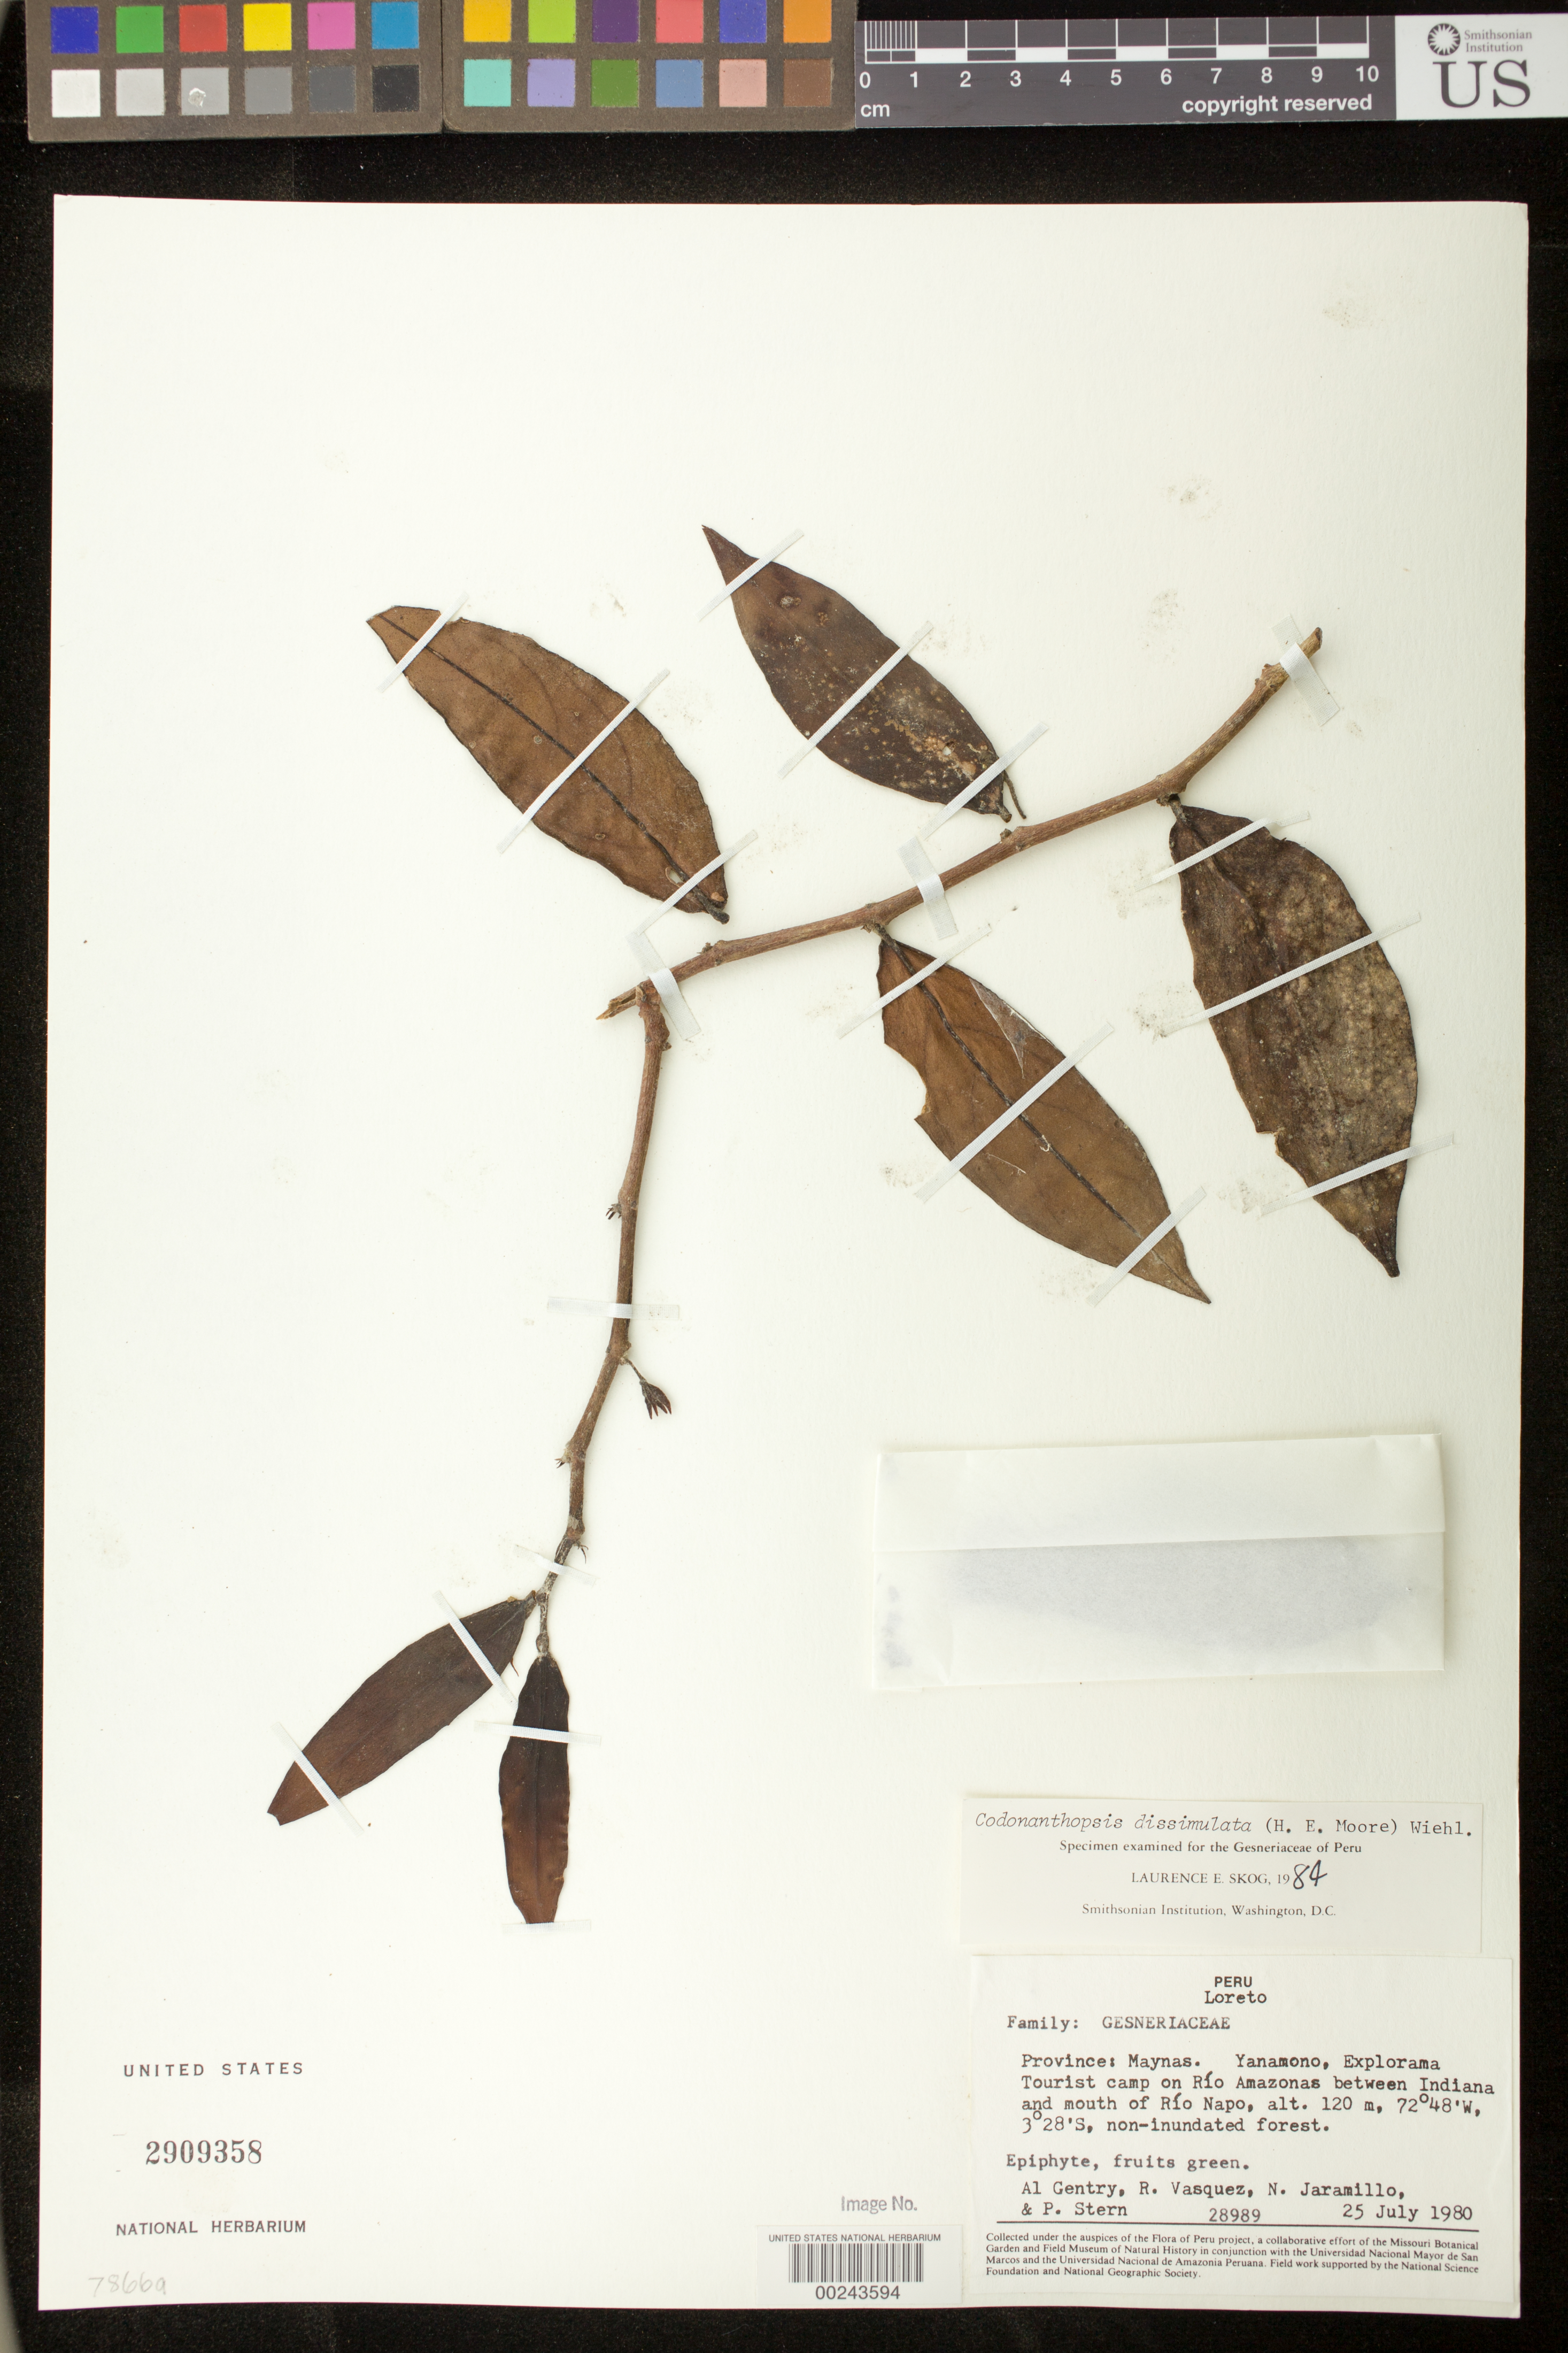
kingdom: Plantae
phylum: Tracheophyta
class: Magnoliopsida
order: Lamiales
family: Gesneriaceae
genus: Codonanthopsis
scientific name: Codonanthopsis dissimulata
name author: (H.E. Moore) Wiehler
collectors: A. H. Gentry, R. Vásquez, N. Jaramillo & P. Stern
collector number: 28989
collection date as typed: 25 Jul 1980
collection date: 1980-07-25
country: Peru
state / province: Loreto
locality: Prov. Maynas; Yanamono, Explorama tourist camp on Rio Amazonas between Indiana and mouth of Rio Napo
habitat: Non-inundated forest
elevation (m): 120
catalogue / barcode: US 2909358